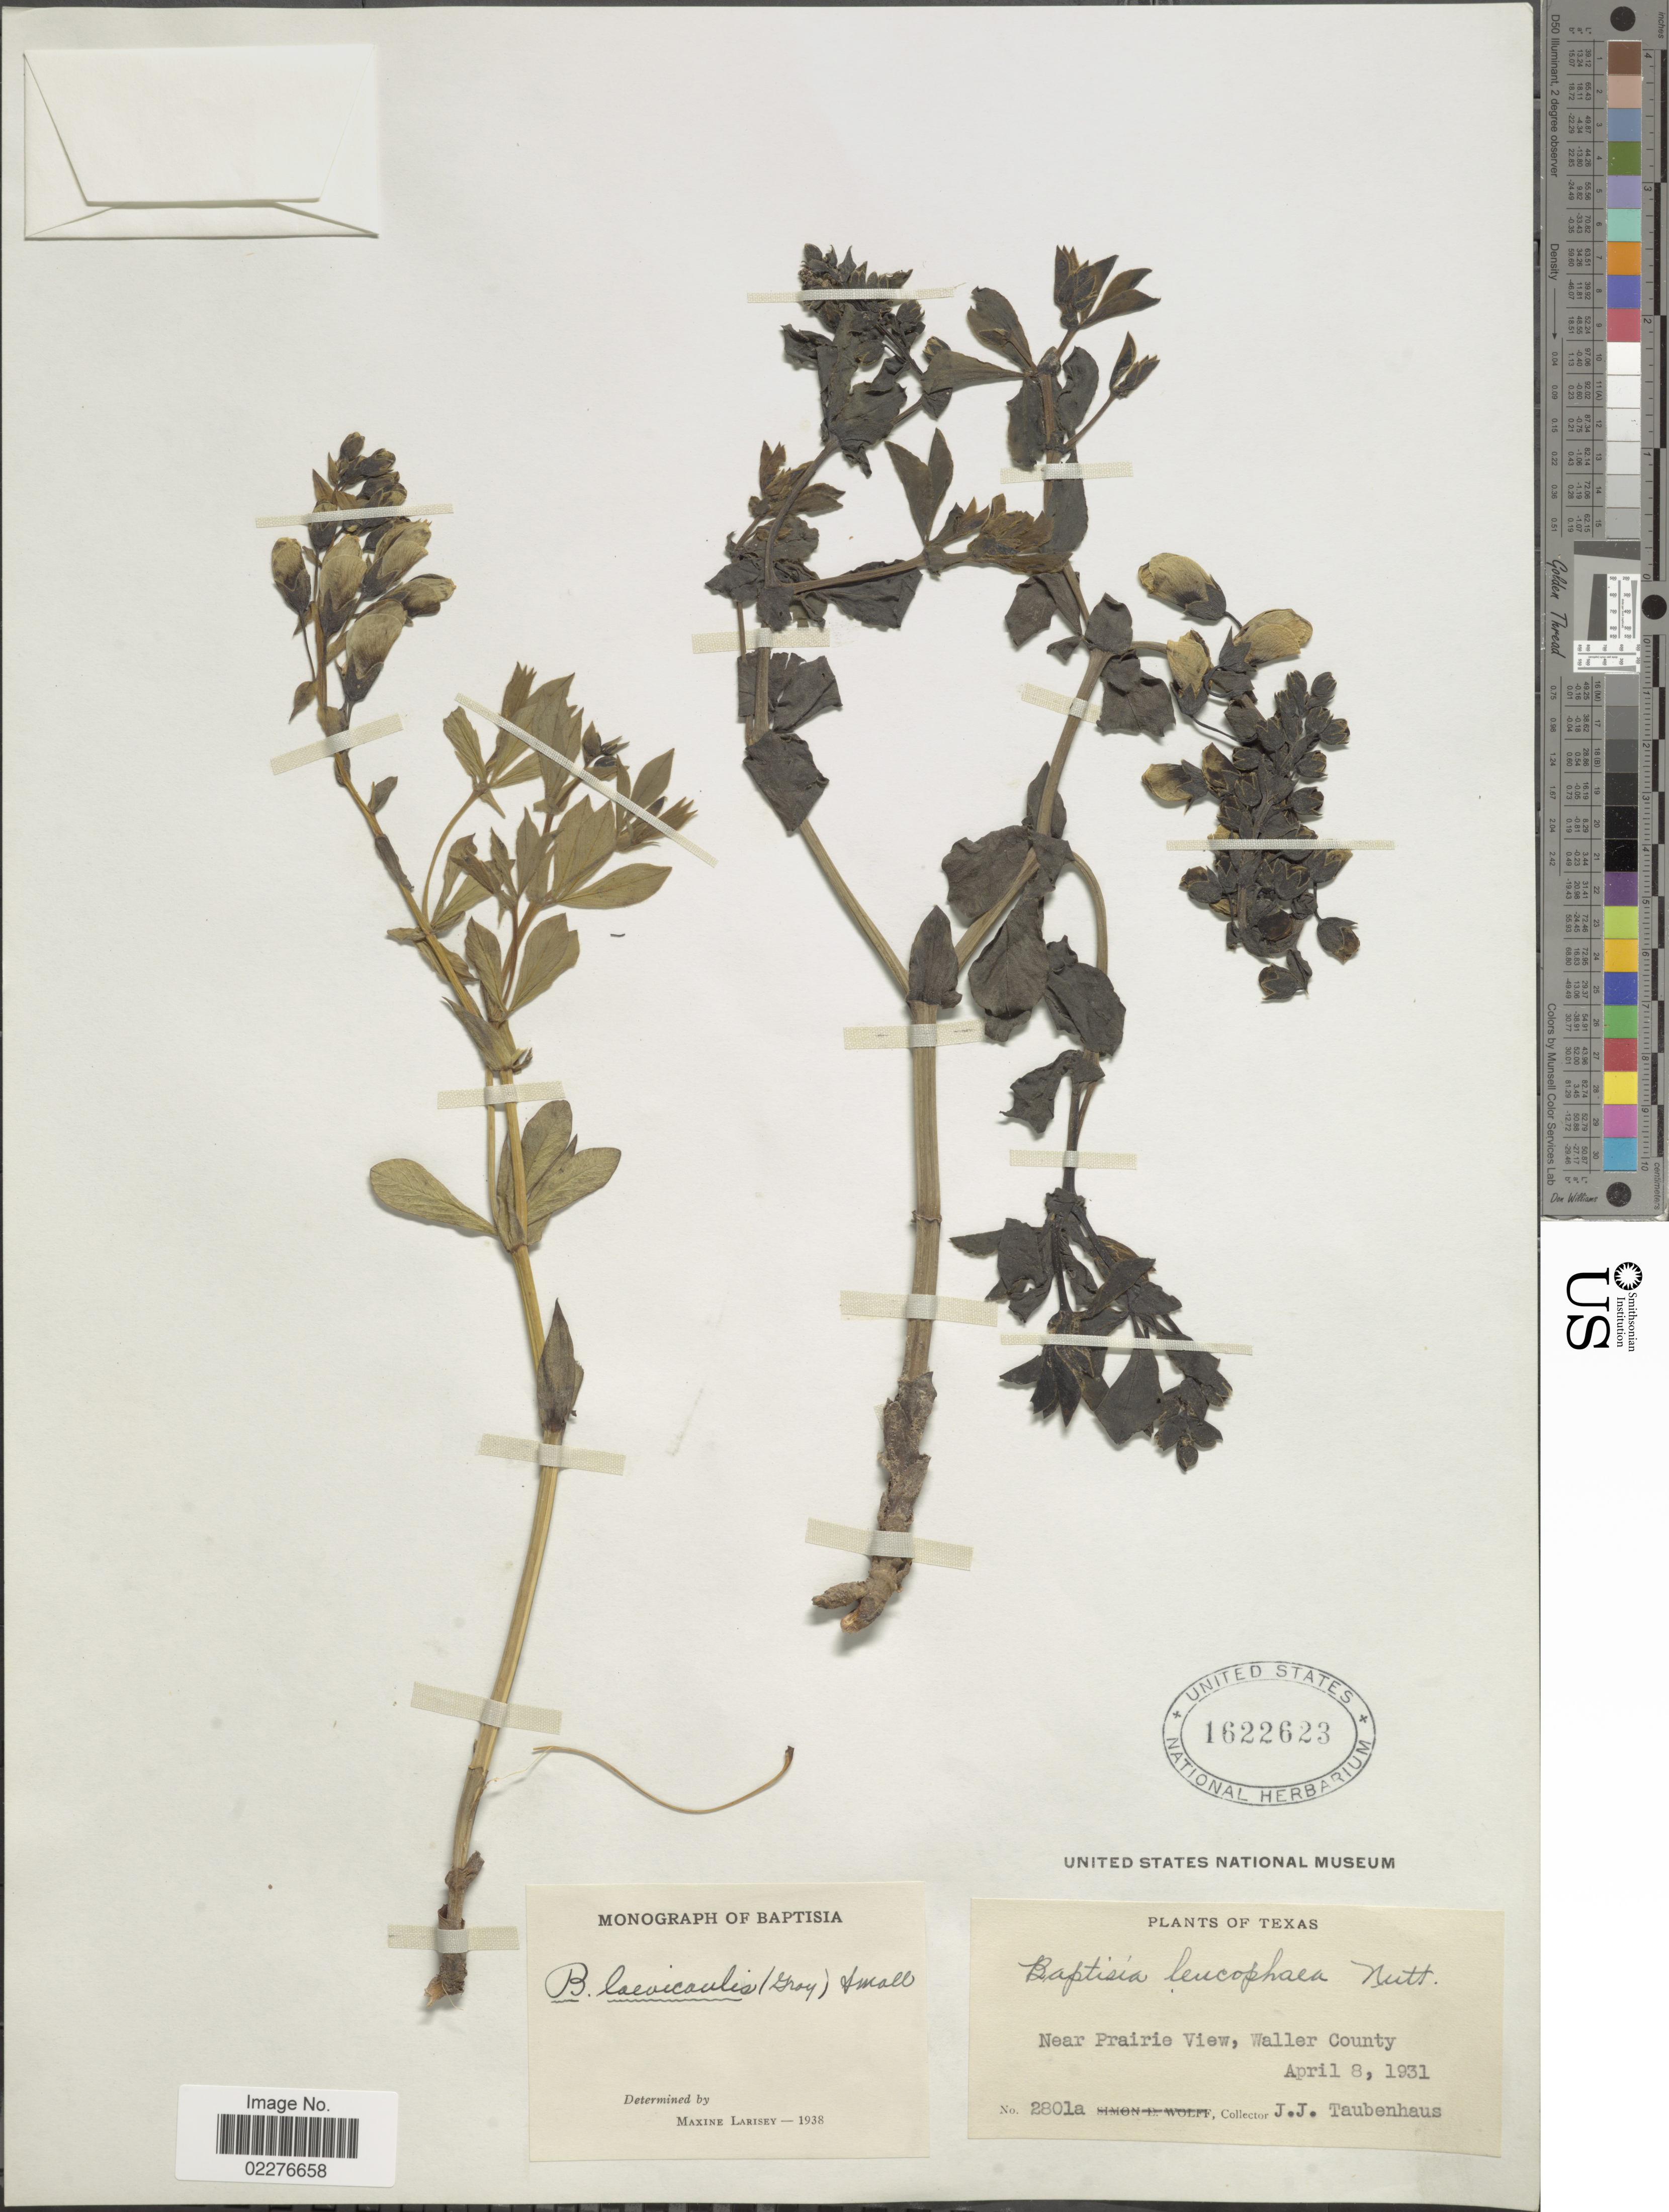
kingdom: Plantae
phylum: Tracheophyta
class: Magnoliopsida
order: Fabales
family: Fabaceae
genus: Baptisia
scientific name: Baptisia laevicaulis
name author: (Canby) Small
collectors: J. Taubenhaus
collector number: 2801a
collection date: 1931-04-08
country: United States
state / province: Texas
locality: Near Prairie View, Waller County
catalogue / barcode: US 1622623